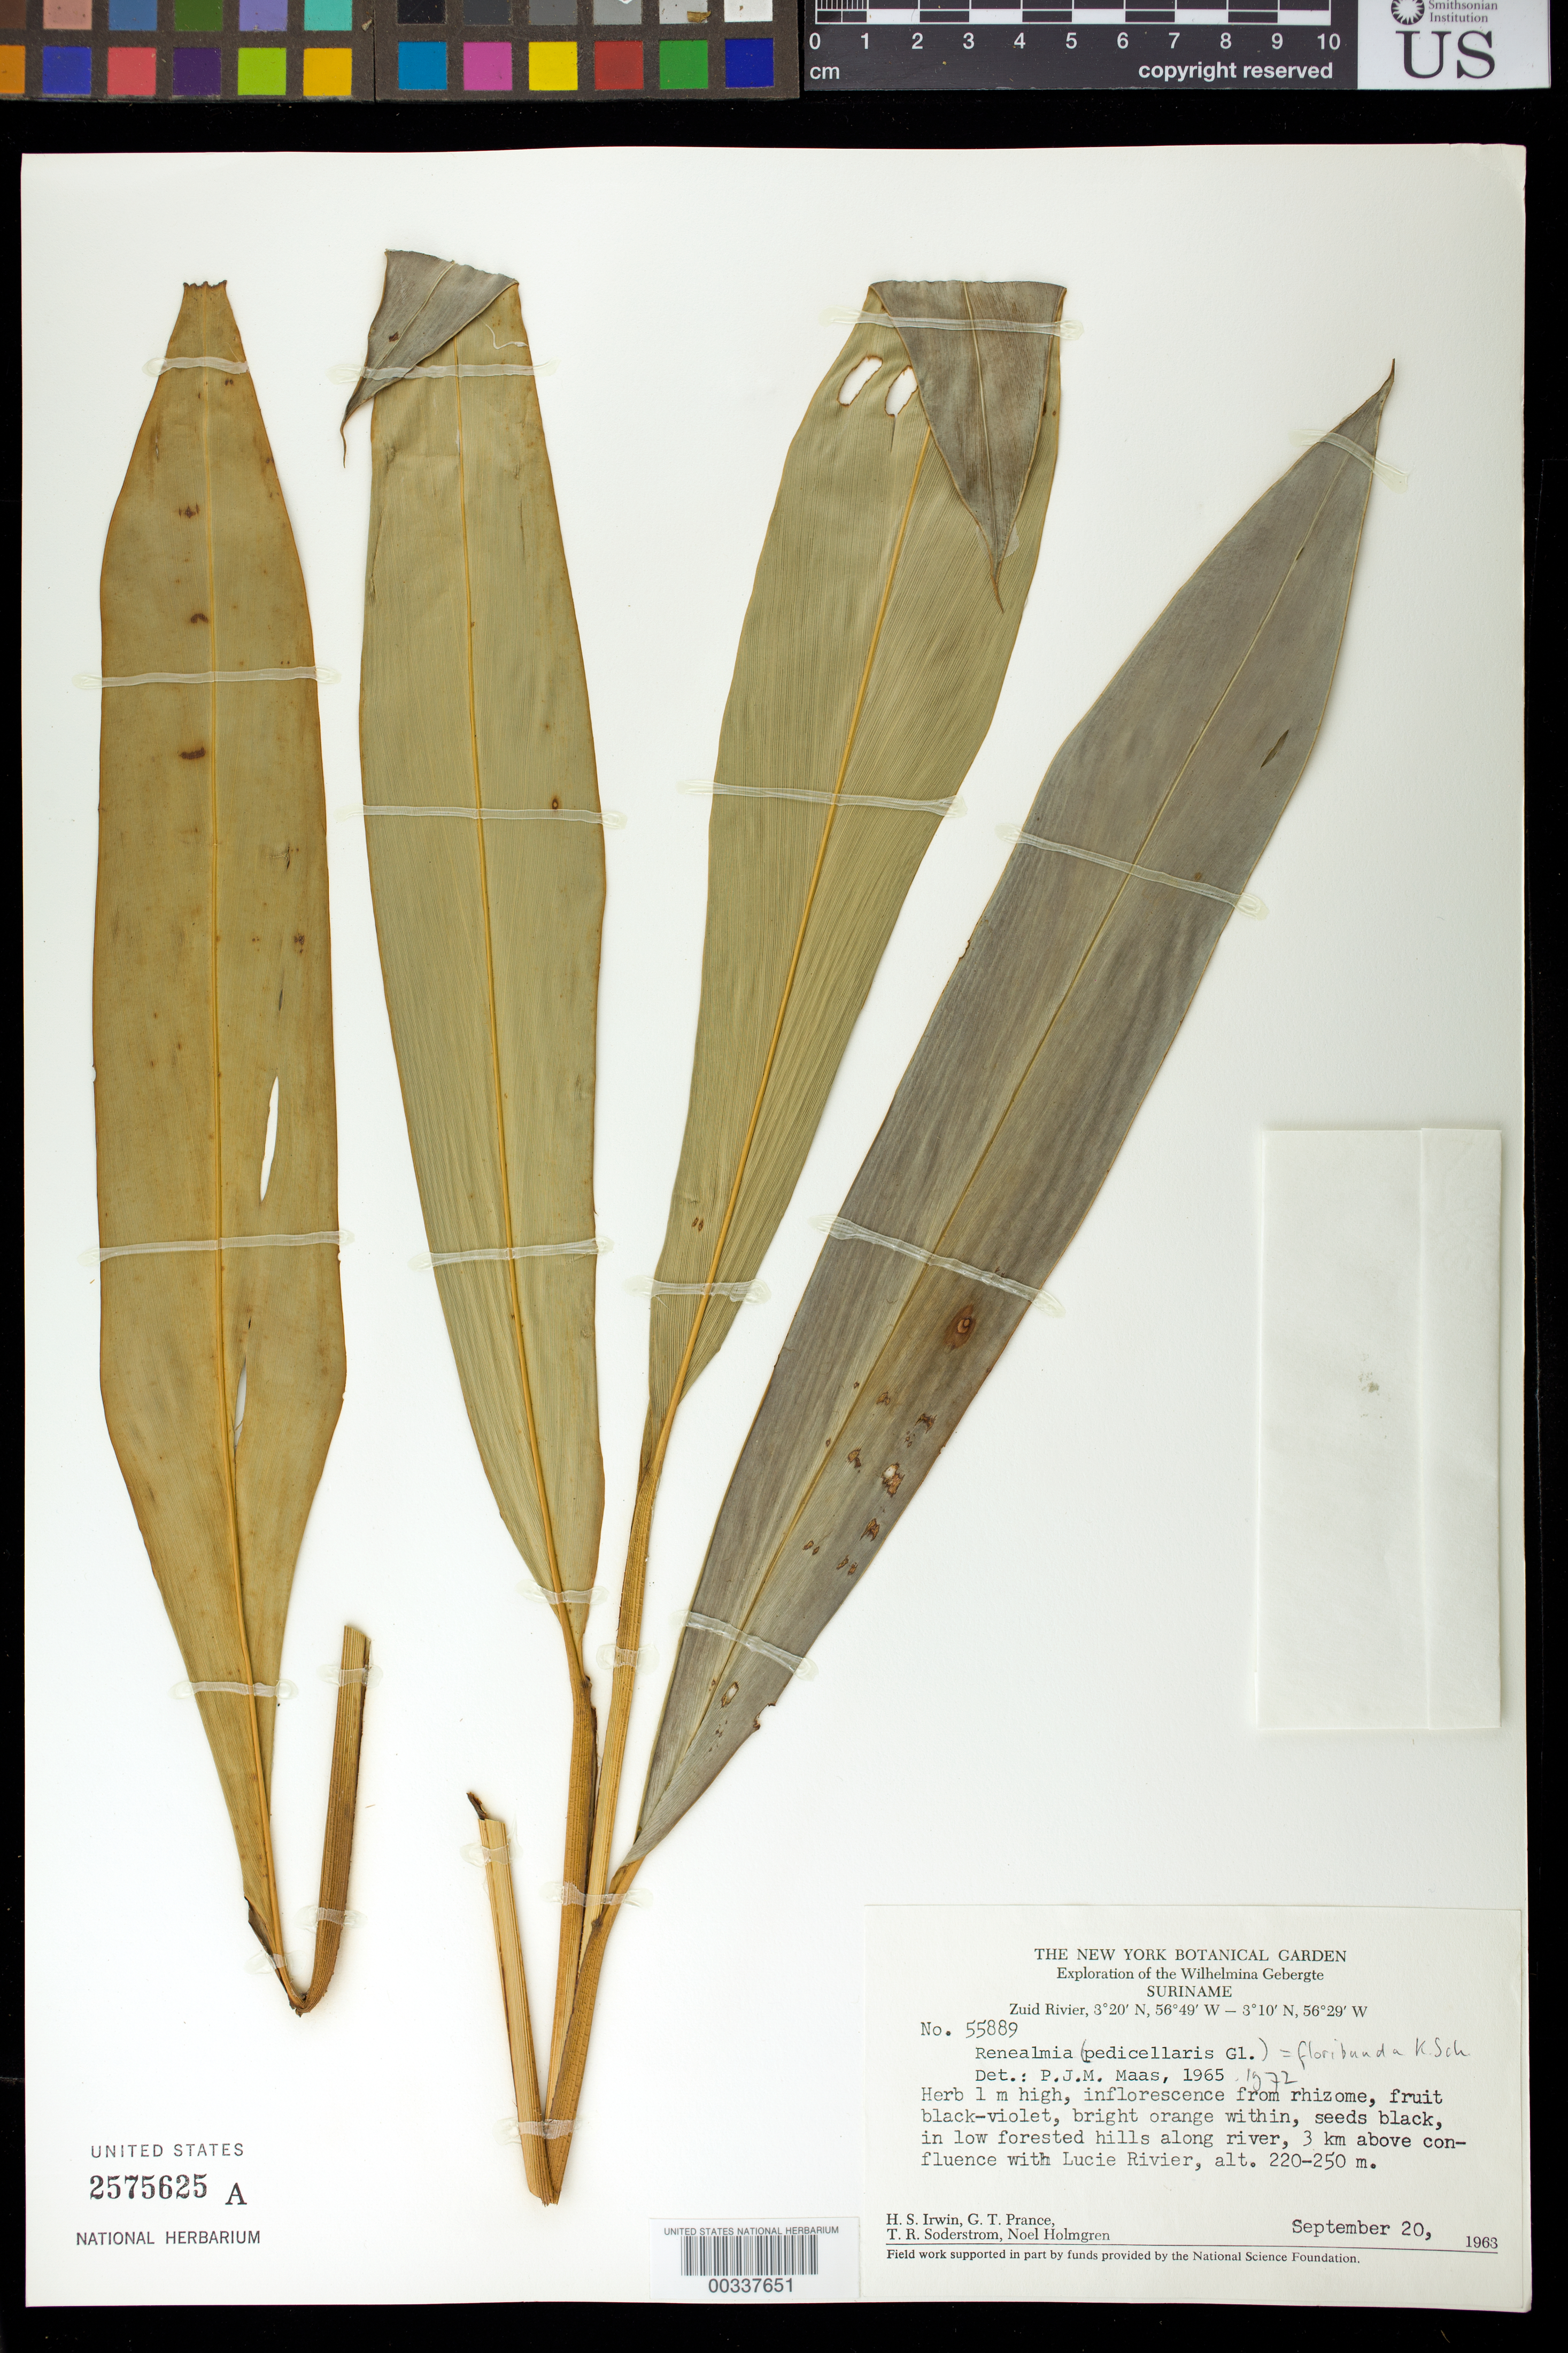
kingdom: Plantae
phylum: Tracheophyta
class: Liliopsida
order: Zingiberales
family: Zingiberaceae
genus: Renealmia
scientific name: Renealmia floribunda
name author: K. Schum.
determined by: Maas, Paul J. M.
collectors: H. Irwin, G. T. Prance, T. R. Soderstrom & N. H. Holmgren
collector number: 55889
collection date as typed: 20 Sep 1963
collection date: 1963-09-20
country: Suriname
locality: Exploration of wilhelmina gebergte, in low forested hills along river, 3 km above confluence with lucie rivier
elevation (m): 220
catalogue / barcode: US 2575625A